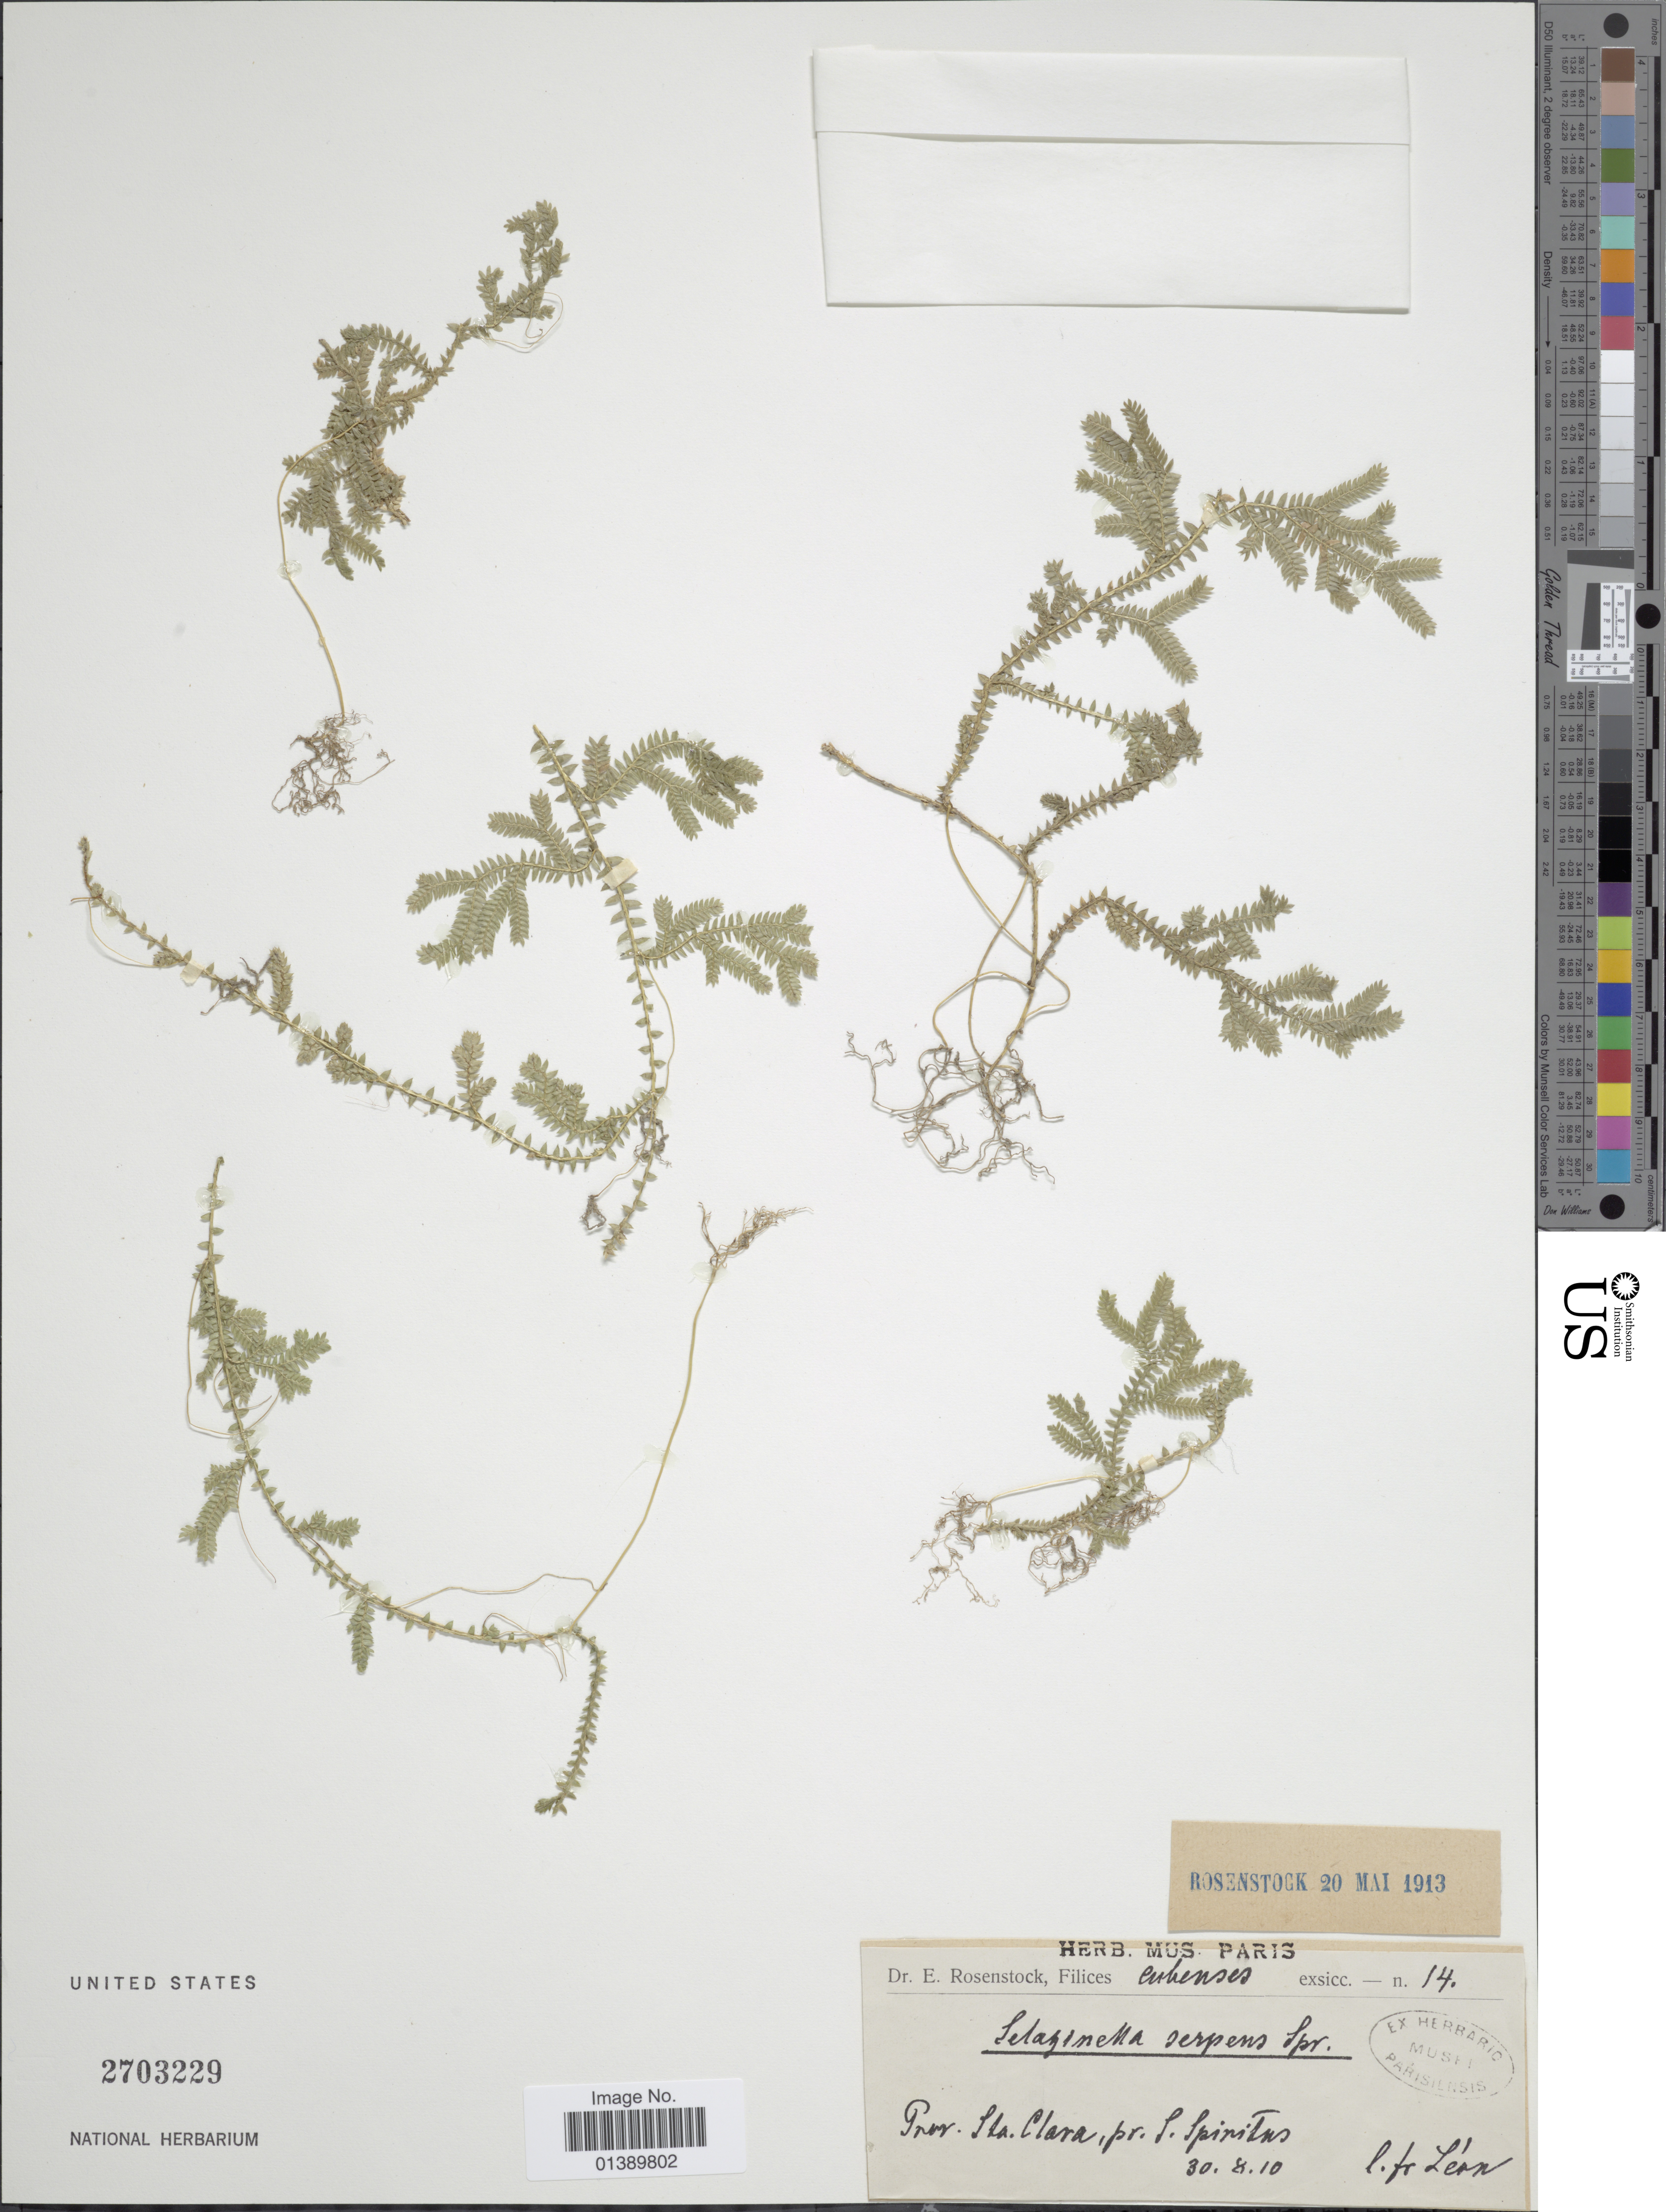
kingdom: Plantae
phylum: Tracheophyta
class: Lycopodiopsida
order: Selaginellales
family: Selaginellaceae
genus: Selaginella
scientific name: Selaginella plumosa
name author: (L.) C. Presl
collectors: F. Leon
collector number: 14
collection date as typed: Transcribed d/m/y: 30/8/10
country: Cuba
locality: Prov. Sta. Clara, pr. S. Spiritus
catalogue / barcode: US 2703229